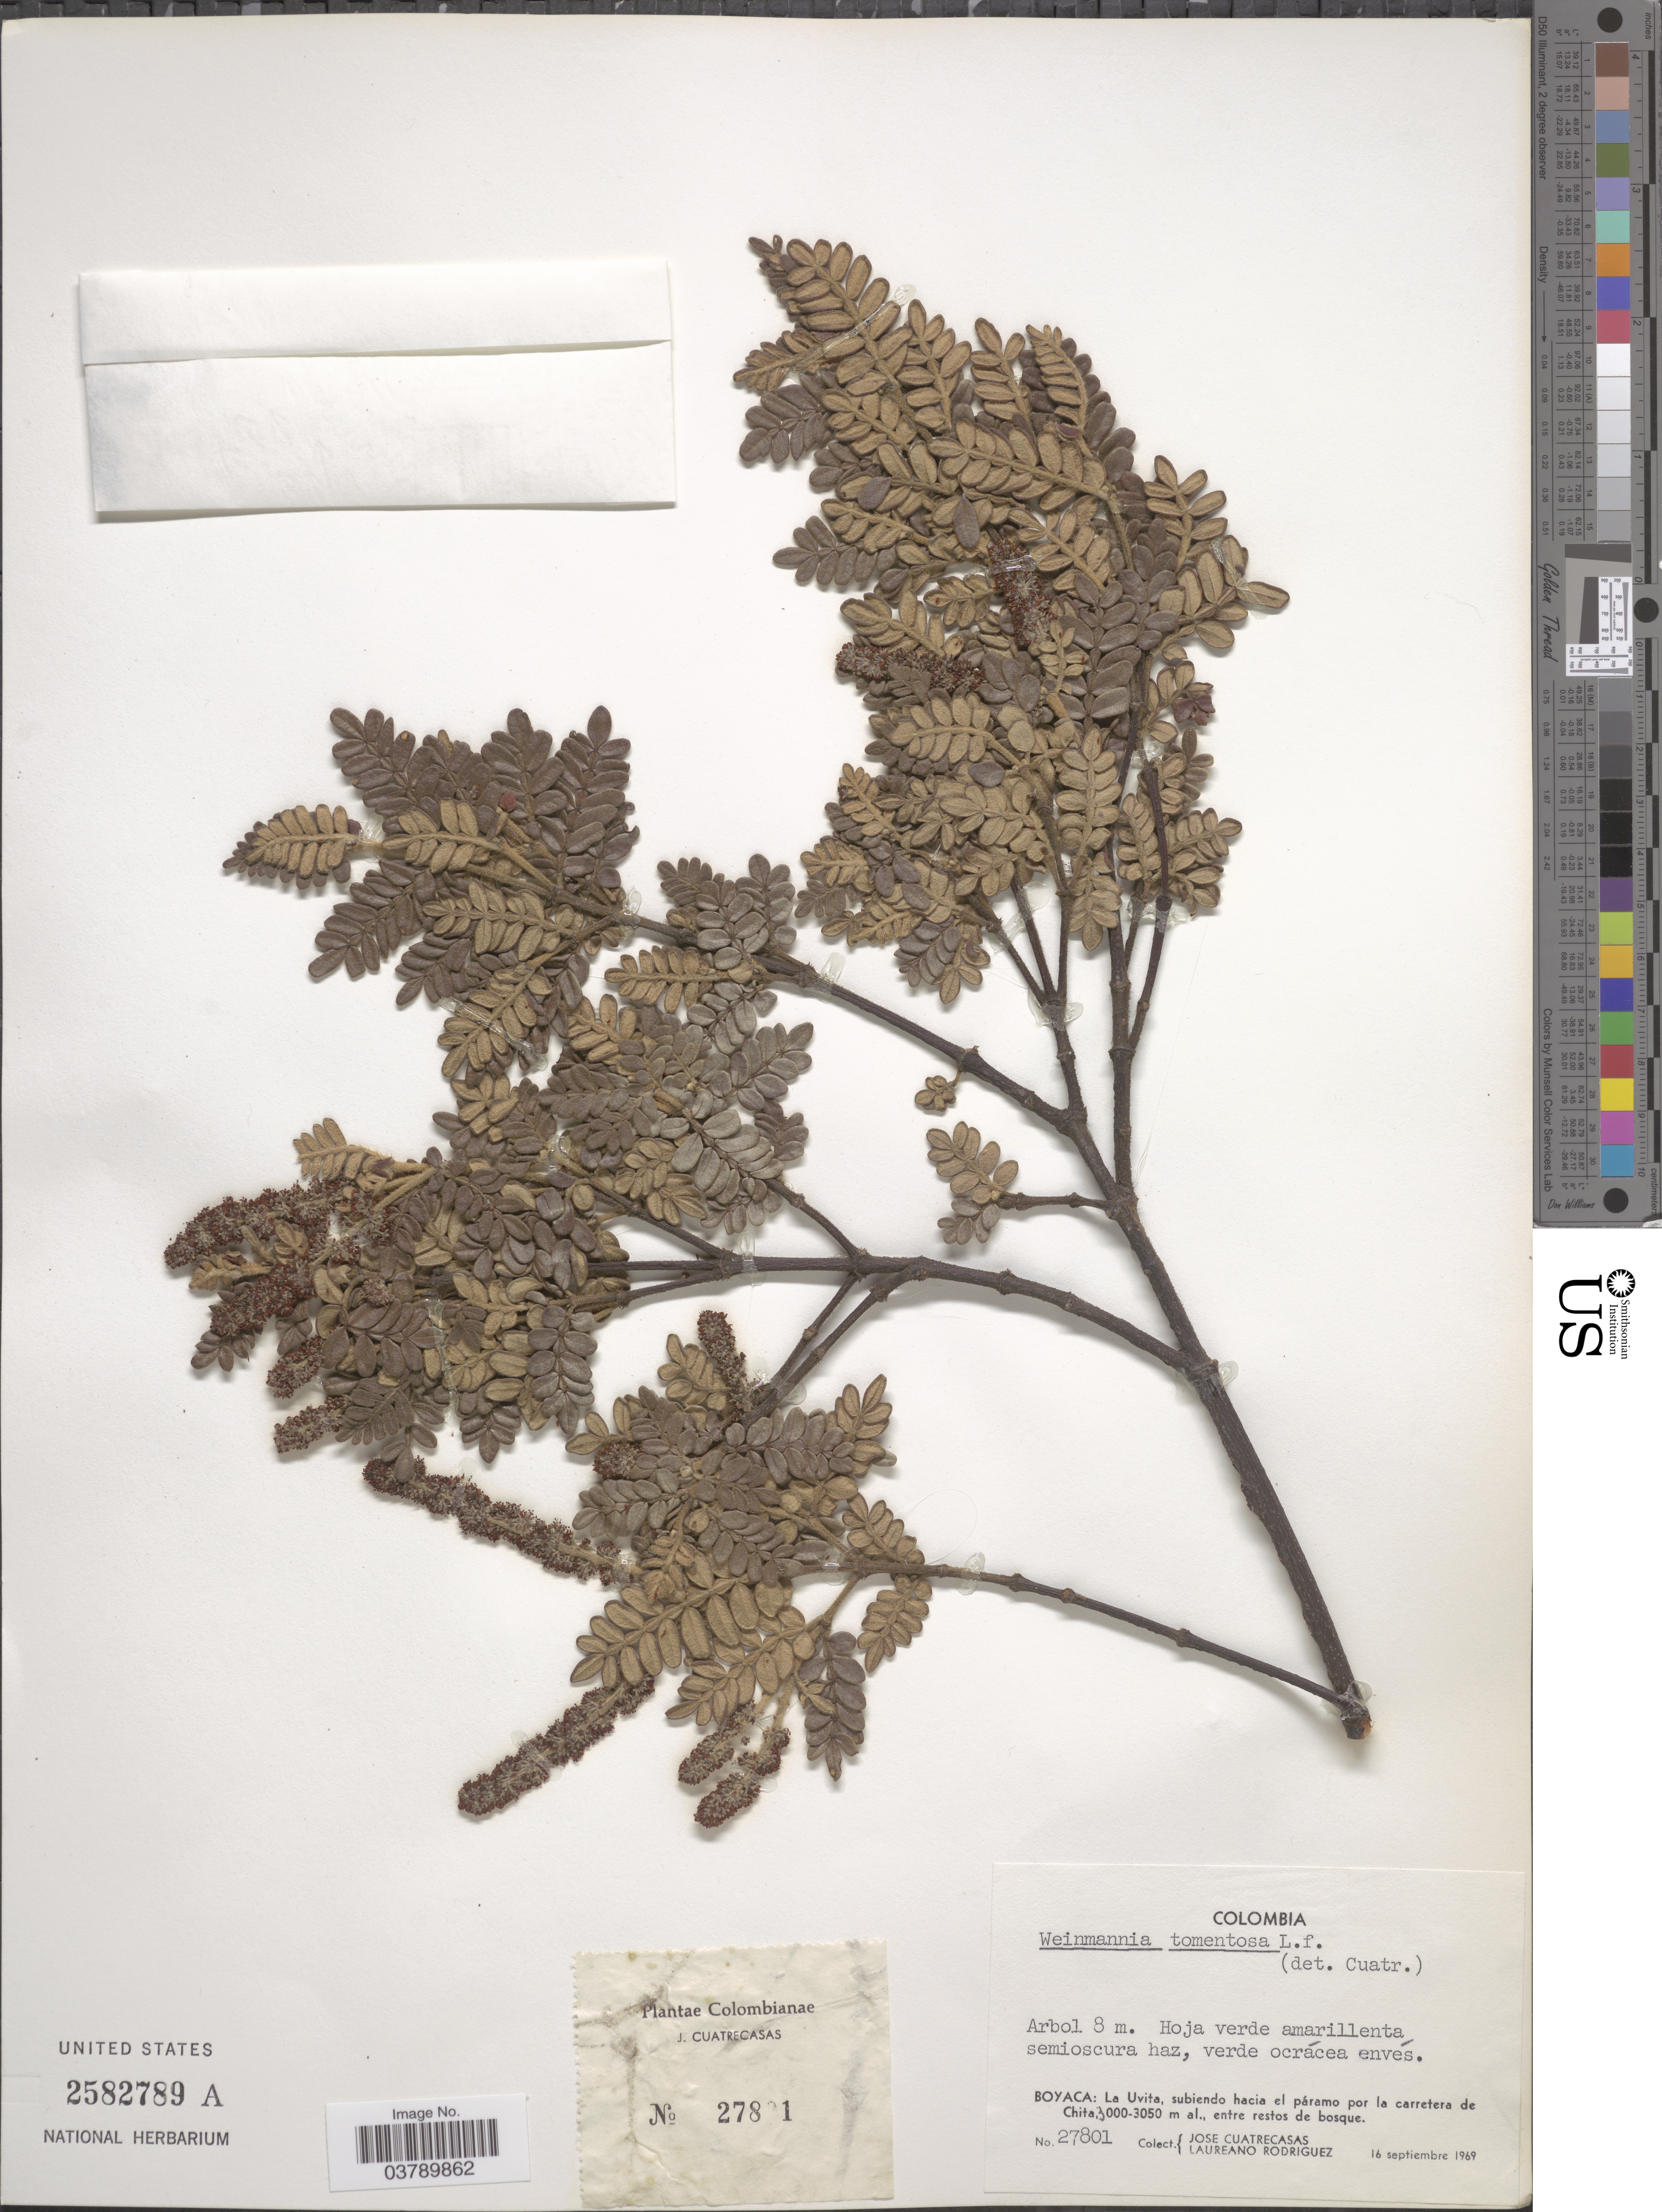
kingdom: Plantae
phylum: Tracheophyta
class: Magnoliopsida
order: Oxalidales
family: Cunoniaceae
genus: Weinmannia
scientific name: Weinmannia tomentosa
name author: L.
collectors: J. Cuatrecasas & L. Rodriguez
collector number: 27801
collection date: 1969-09-16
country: Colombia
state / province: Boyacá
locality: La Uvita, subiendo hacia el páramo por la carretera de Chita.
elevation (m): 3000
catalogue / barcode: US 2582789A